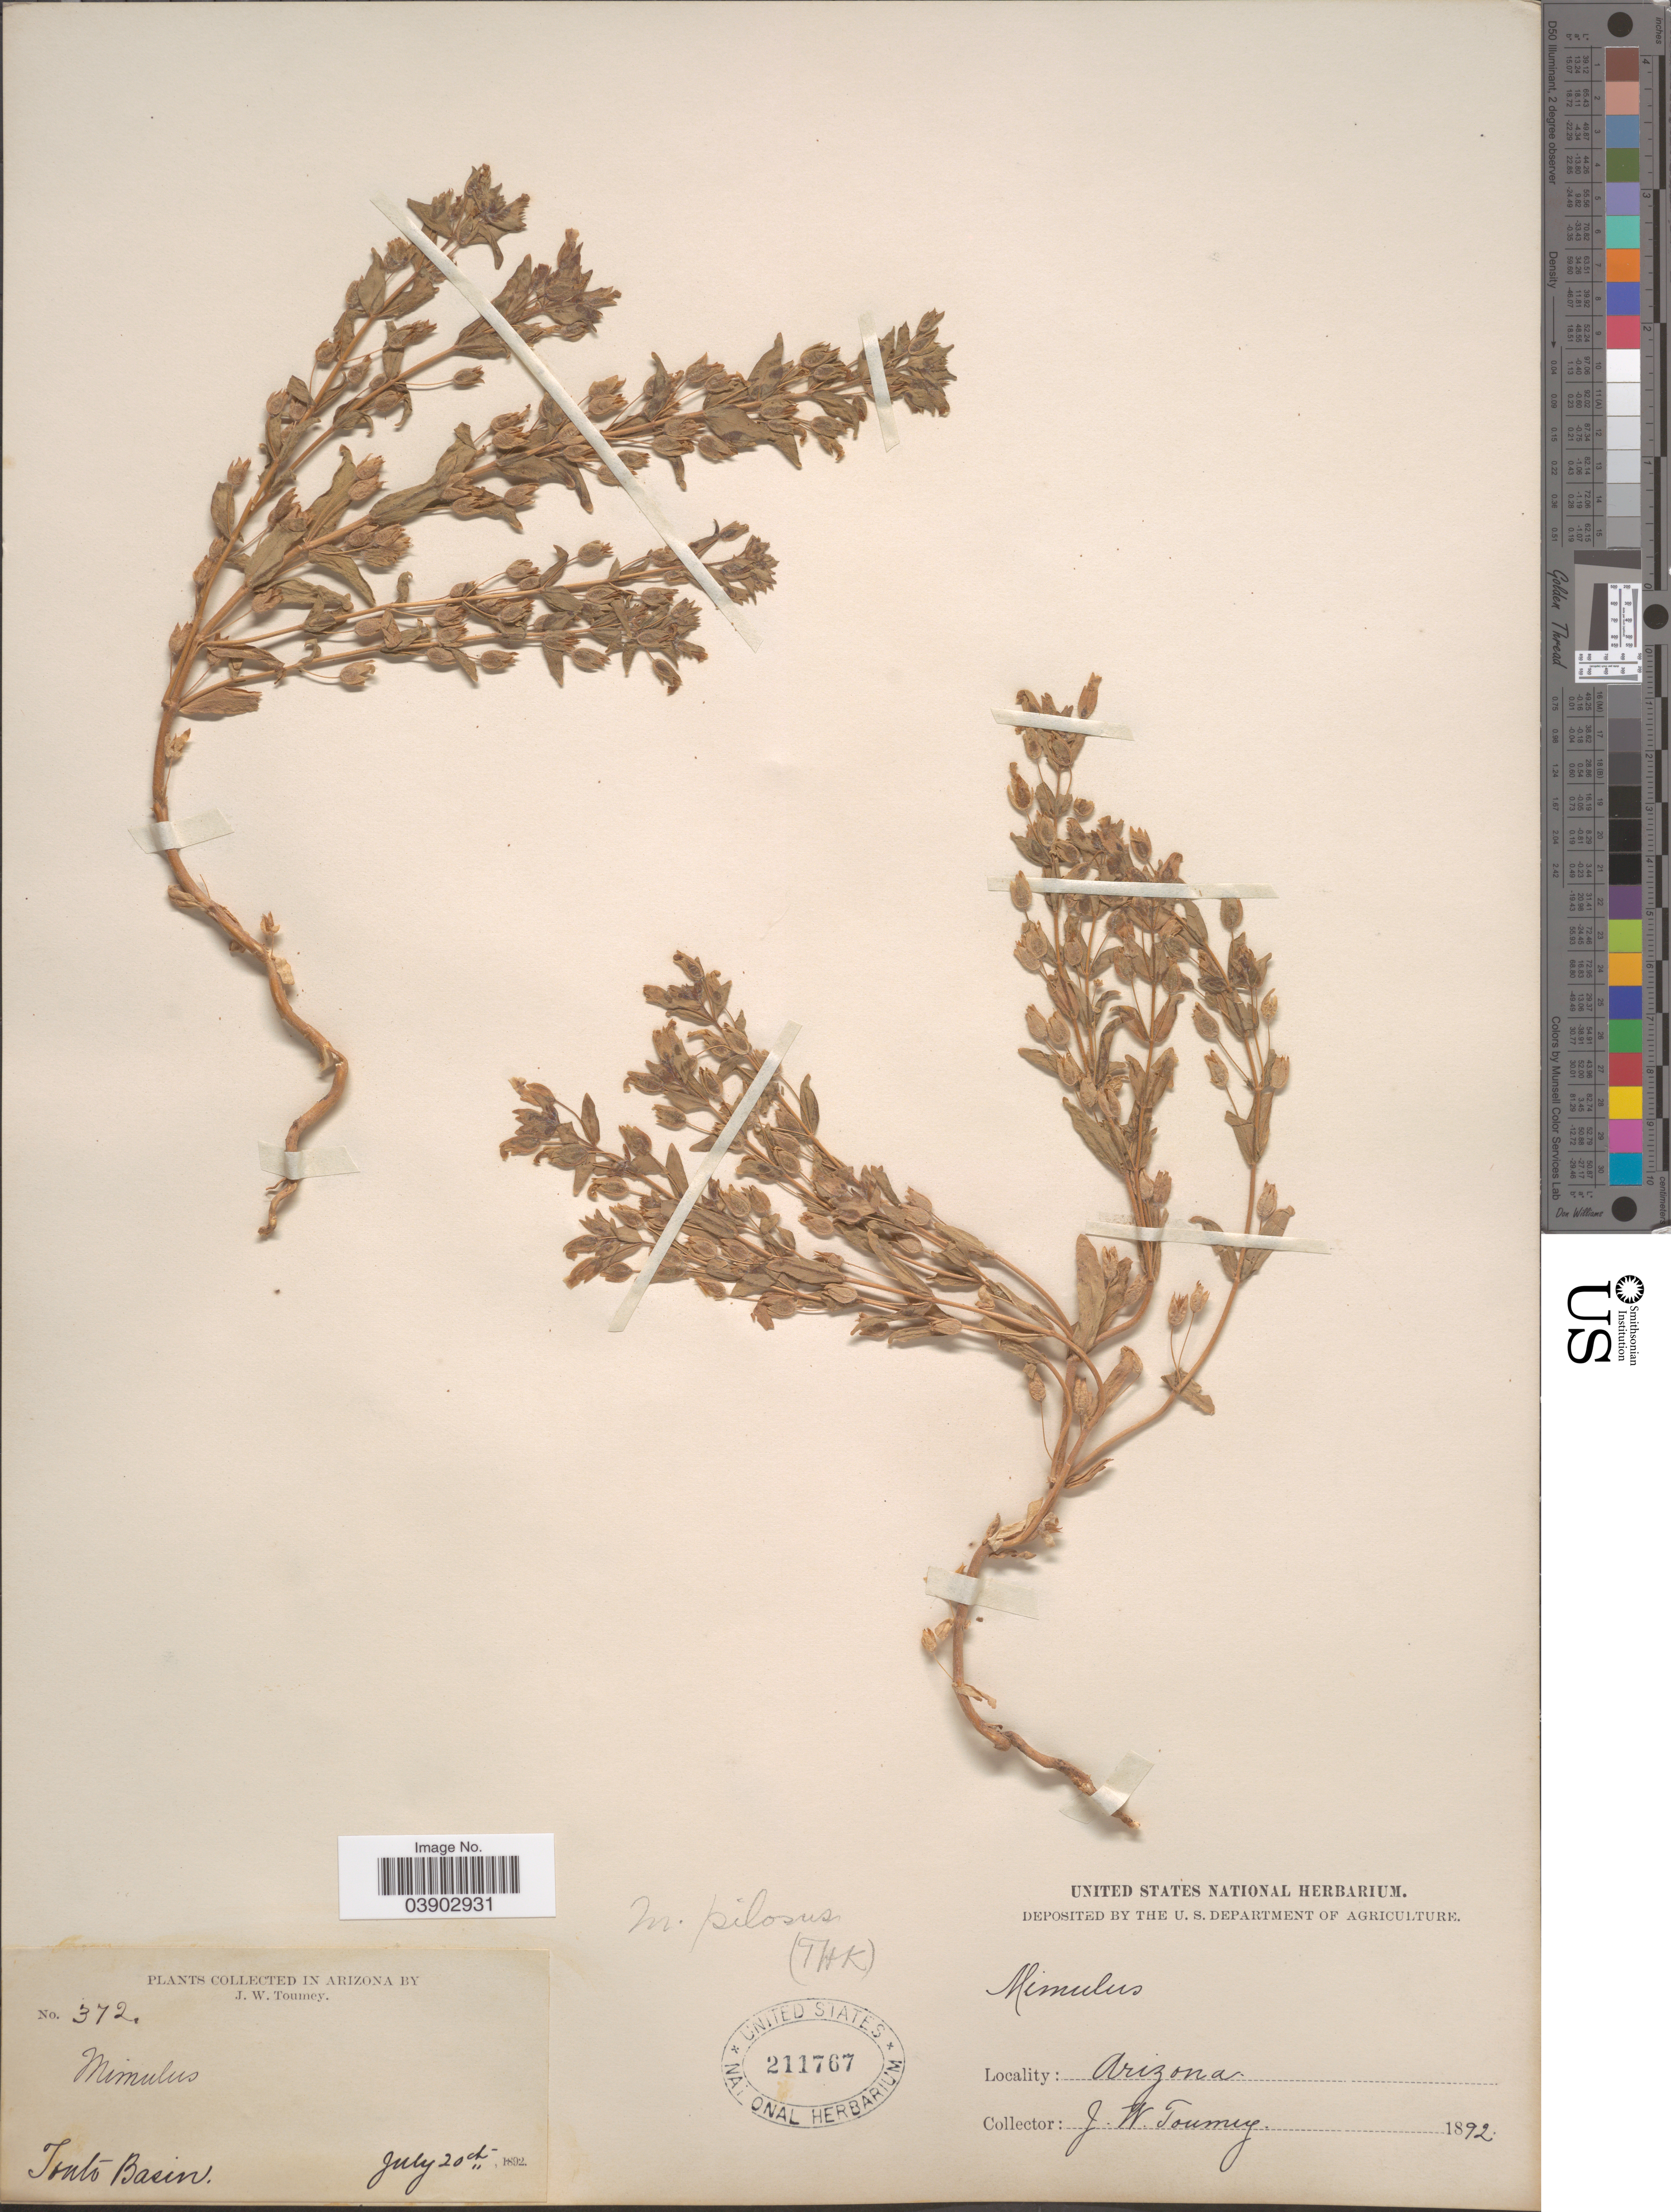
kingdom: Plantae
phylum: Tracheophyta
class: Magnoliopsida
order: Lamiales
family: Phrymaceae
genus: Mimetanthe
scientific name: Mimetanthe pilosa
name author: (Benth.) Greene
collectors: J. W. Toumey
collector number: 372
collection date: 1892-07-20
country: United States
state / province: Arizona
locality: Tonto Basin.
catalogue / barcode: US 211767